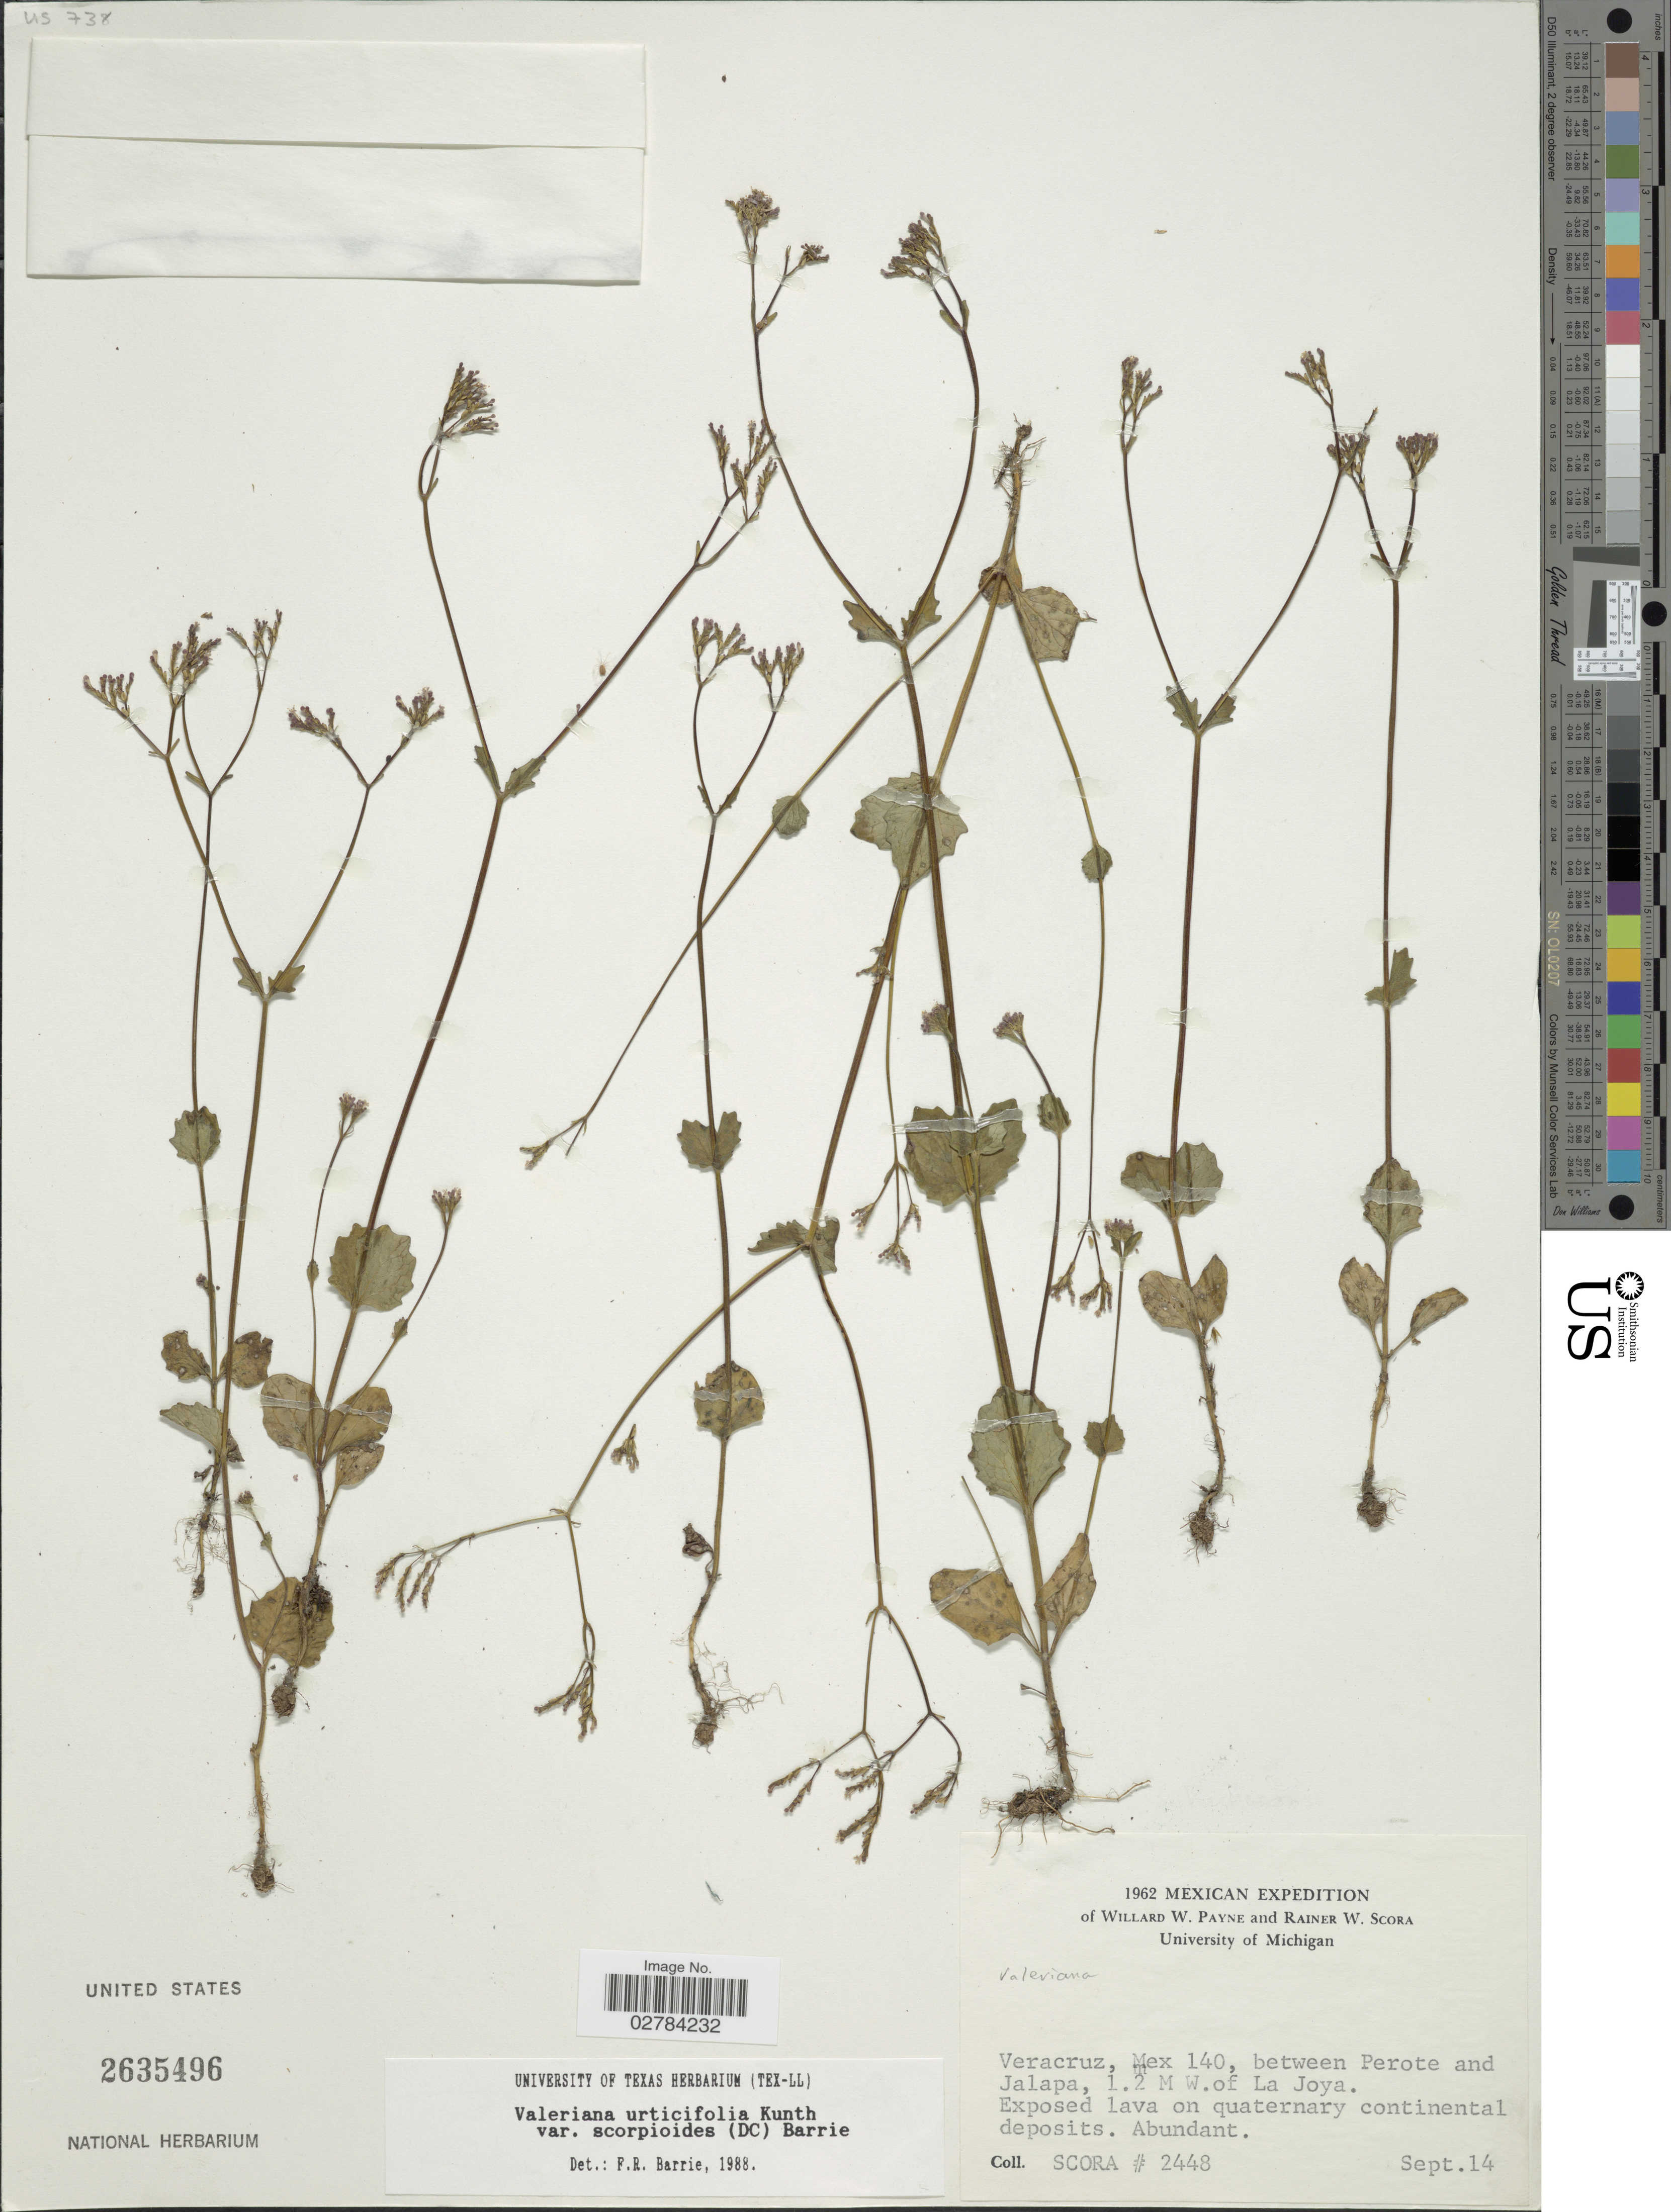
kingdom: Plantae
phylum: Tracheophyta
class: Magnoliopsida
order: Dipsacales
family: Caprifoliaceae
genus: Valeriana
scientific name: Valeriana urticifolia var. scorpioides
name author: (DC.) Barrie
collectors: R. Scora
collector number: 2448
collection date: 1962-09-14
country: Mexico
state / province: Veracruz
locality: Veracruz, Mex 140, between Perote and Jalapa, 1.2 M W. of La Joya.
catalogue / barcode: US 2635496